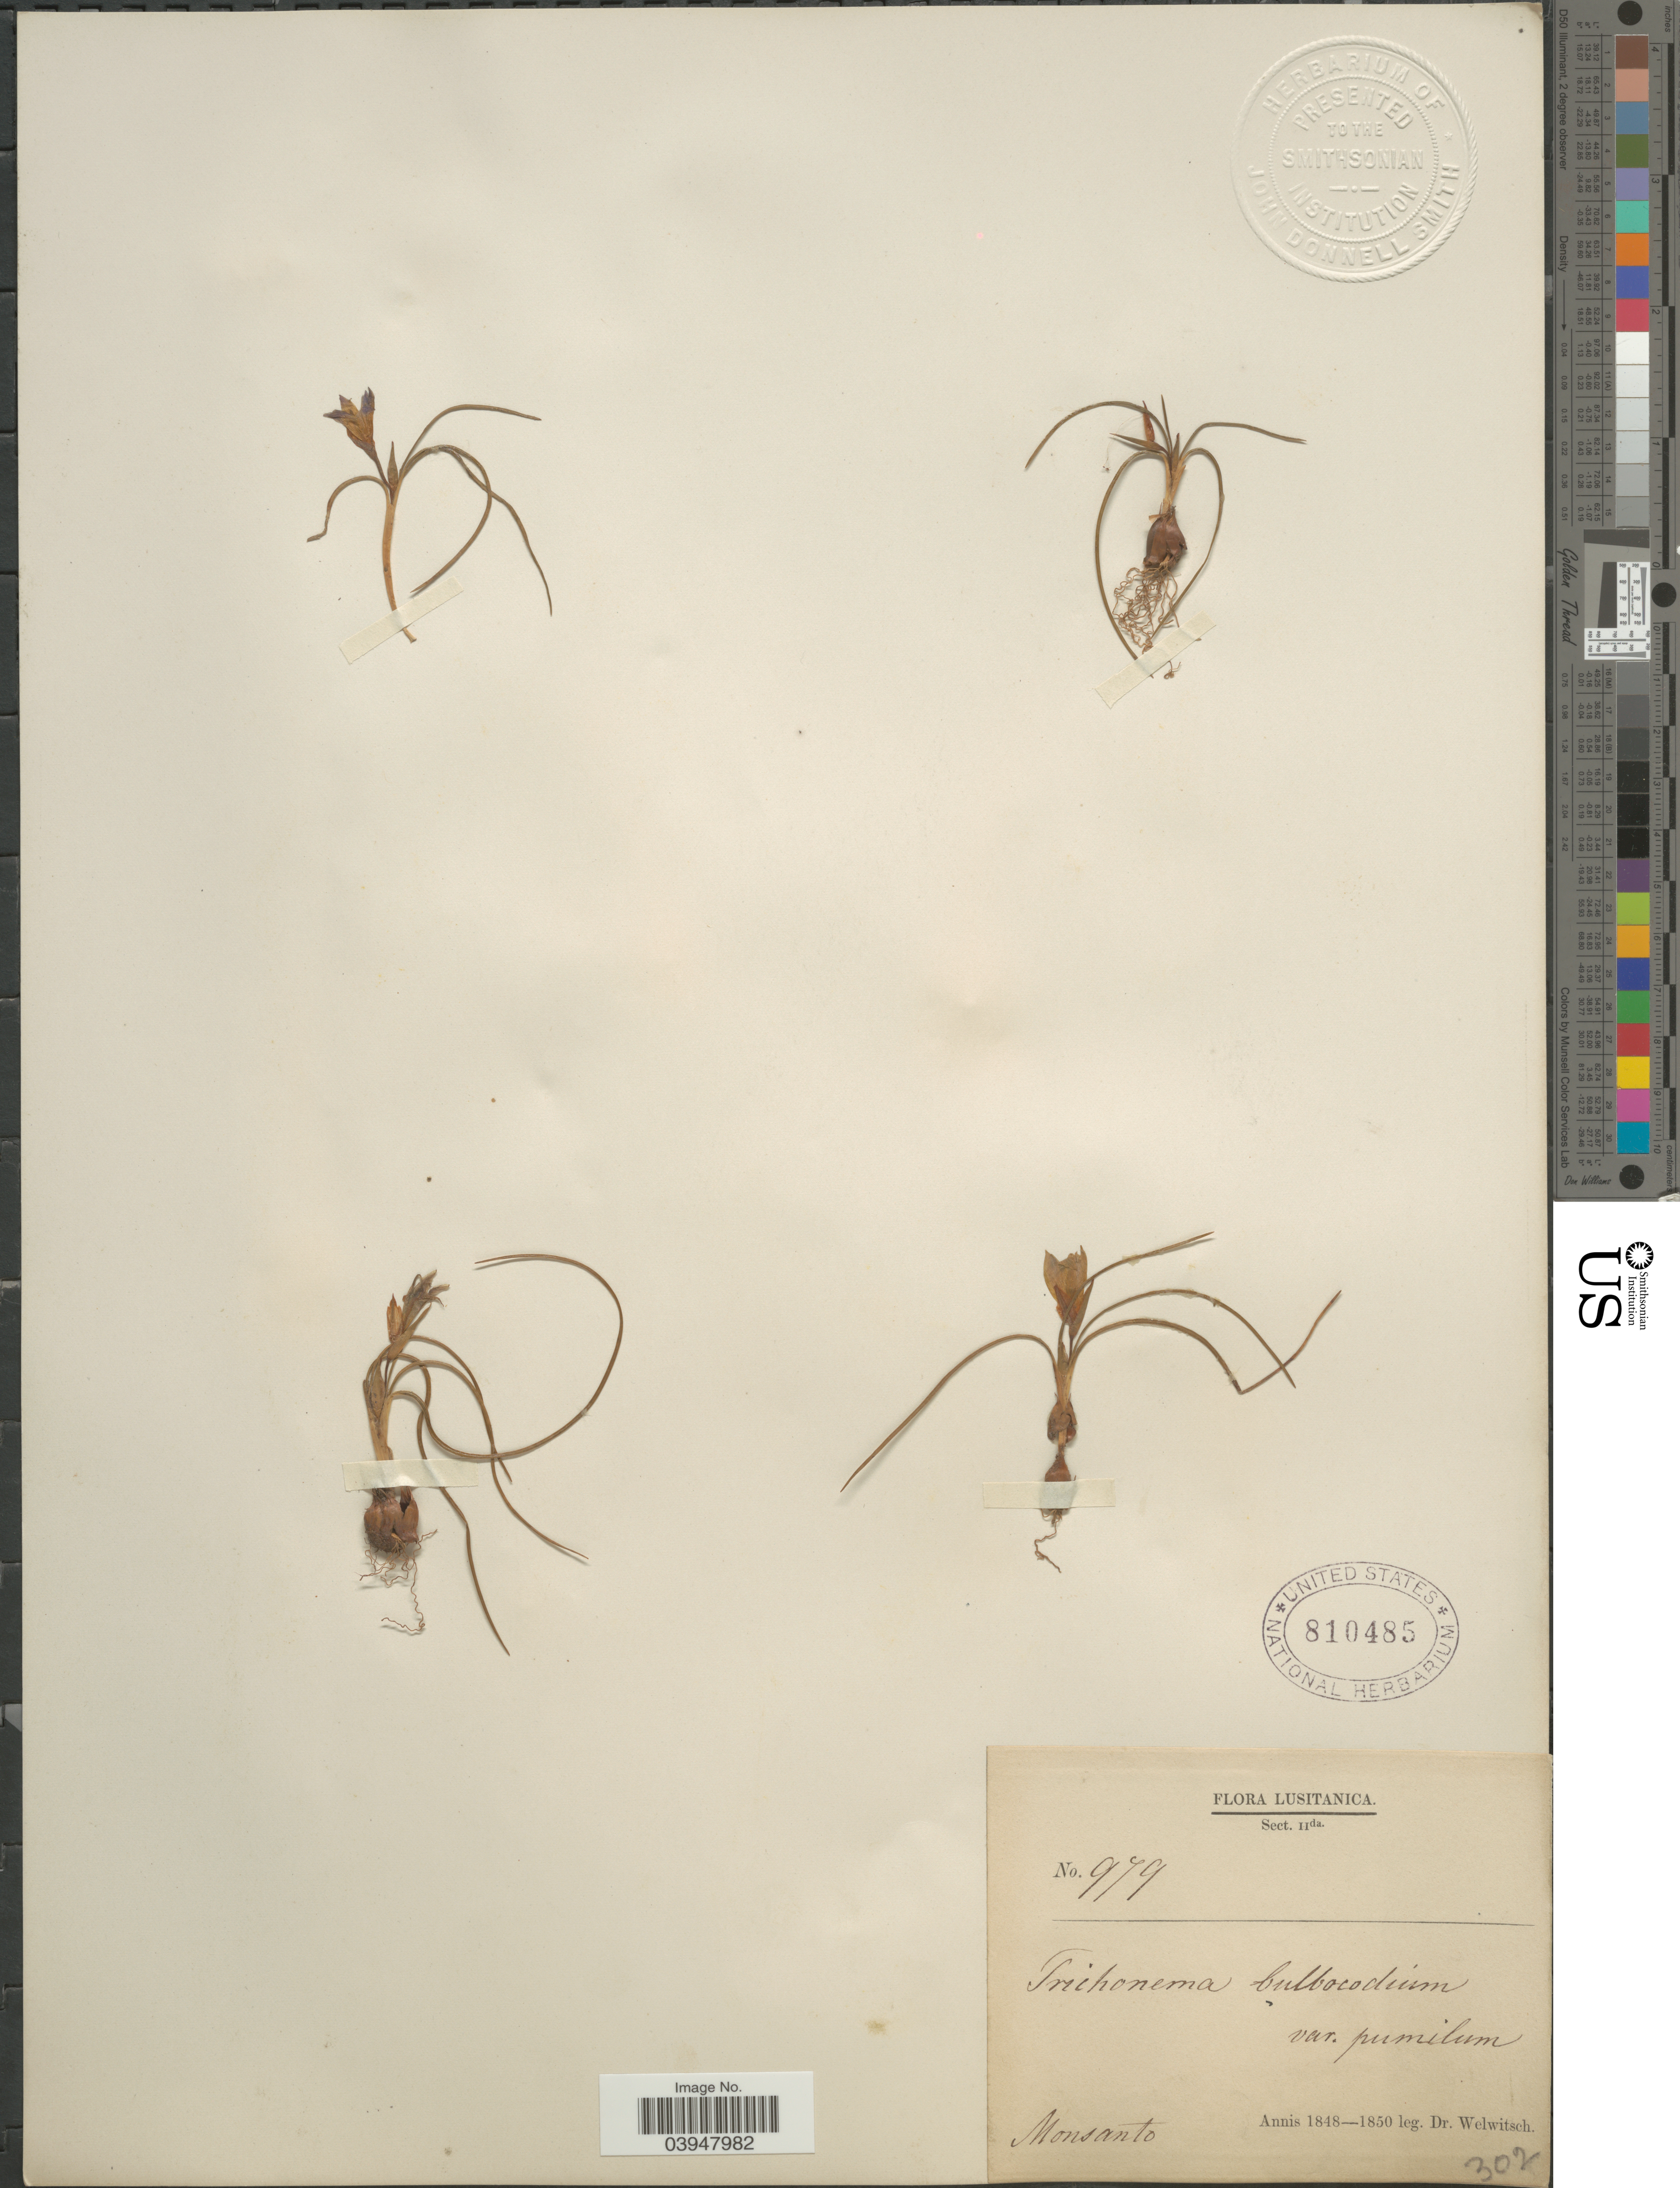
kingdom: Plantae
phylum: Tracheophyta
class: Liliopsida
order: Asparagales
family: Iridaceae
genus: Romulea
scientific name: Romulea bulbocodium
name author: (L.) Sebast. & Mauri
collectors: -. Welwitsch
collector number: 979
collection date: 1848/1850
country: Portugal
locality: Lusitanica. Monsanto.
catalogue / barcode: US 810485